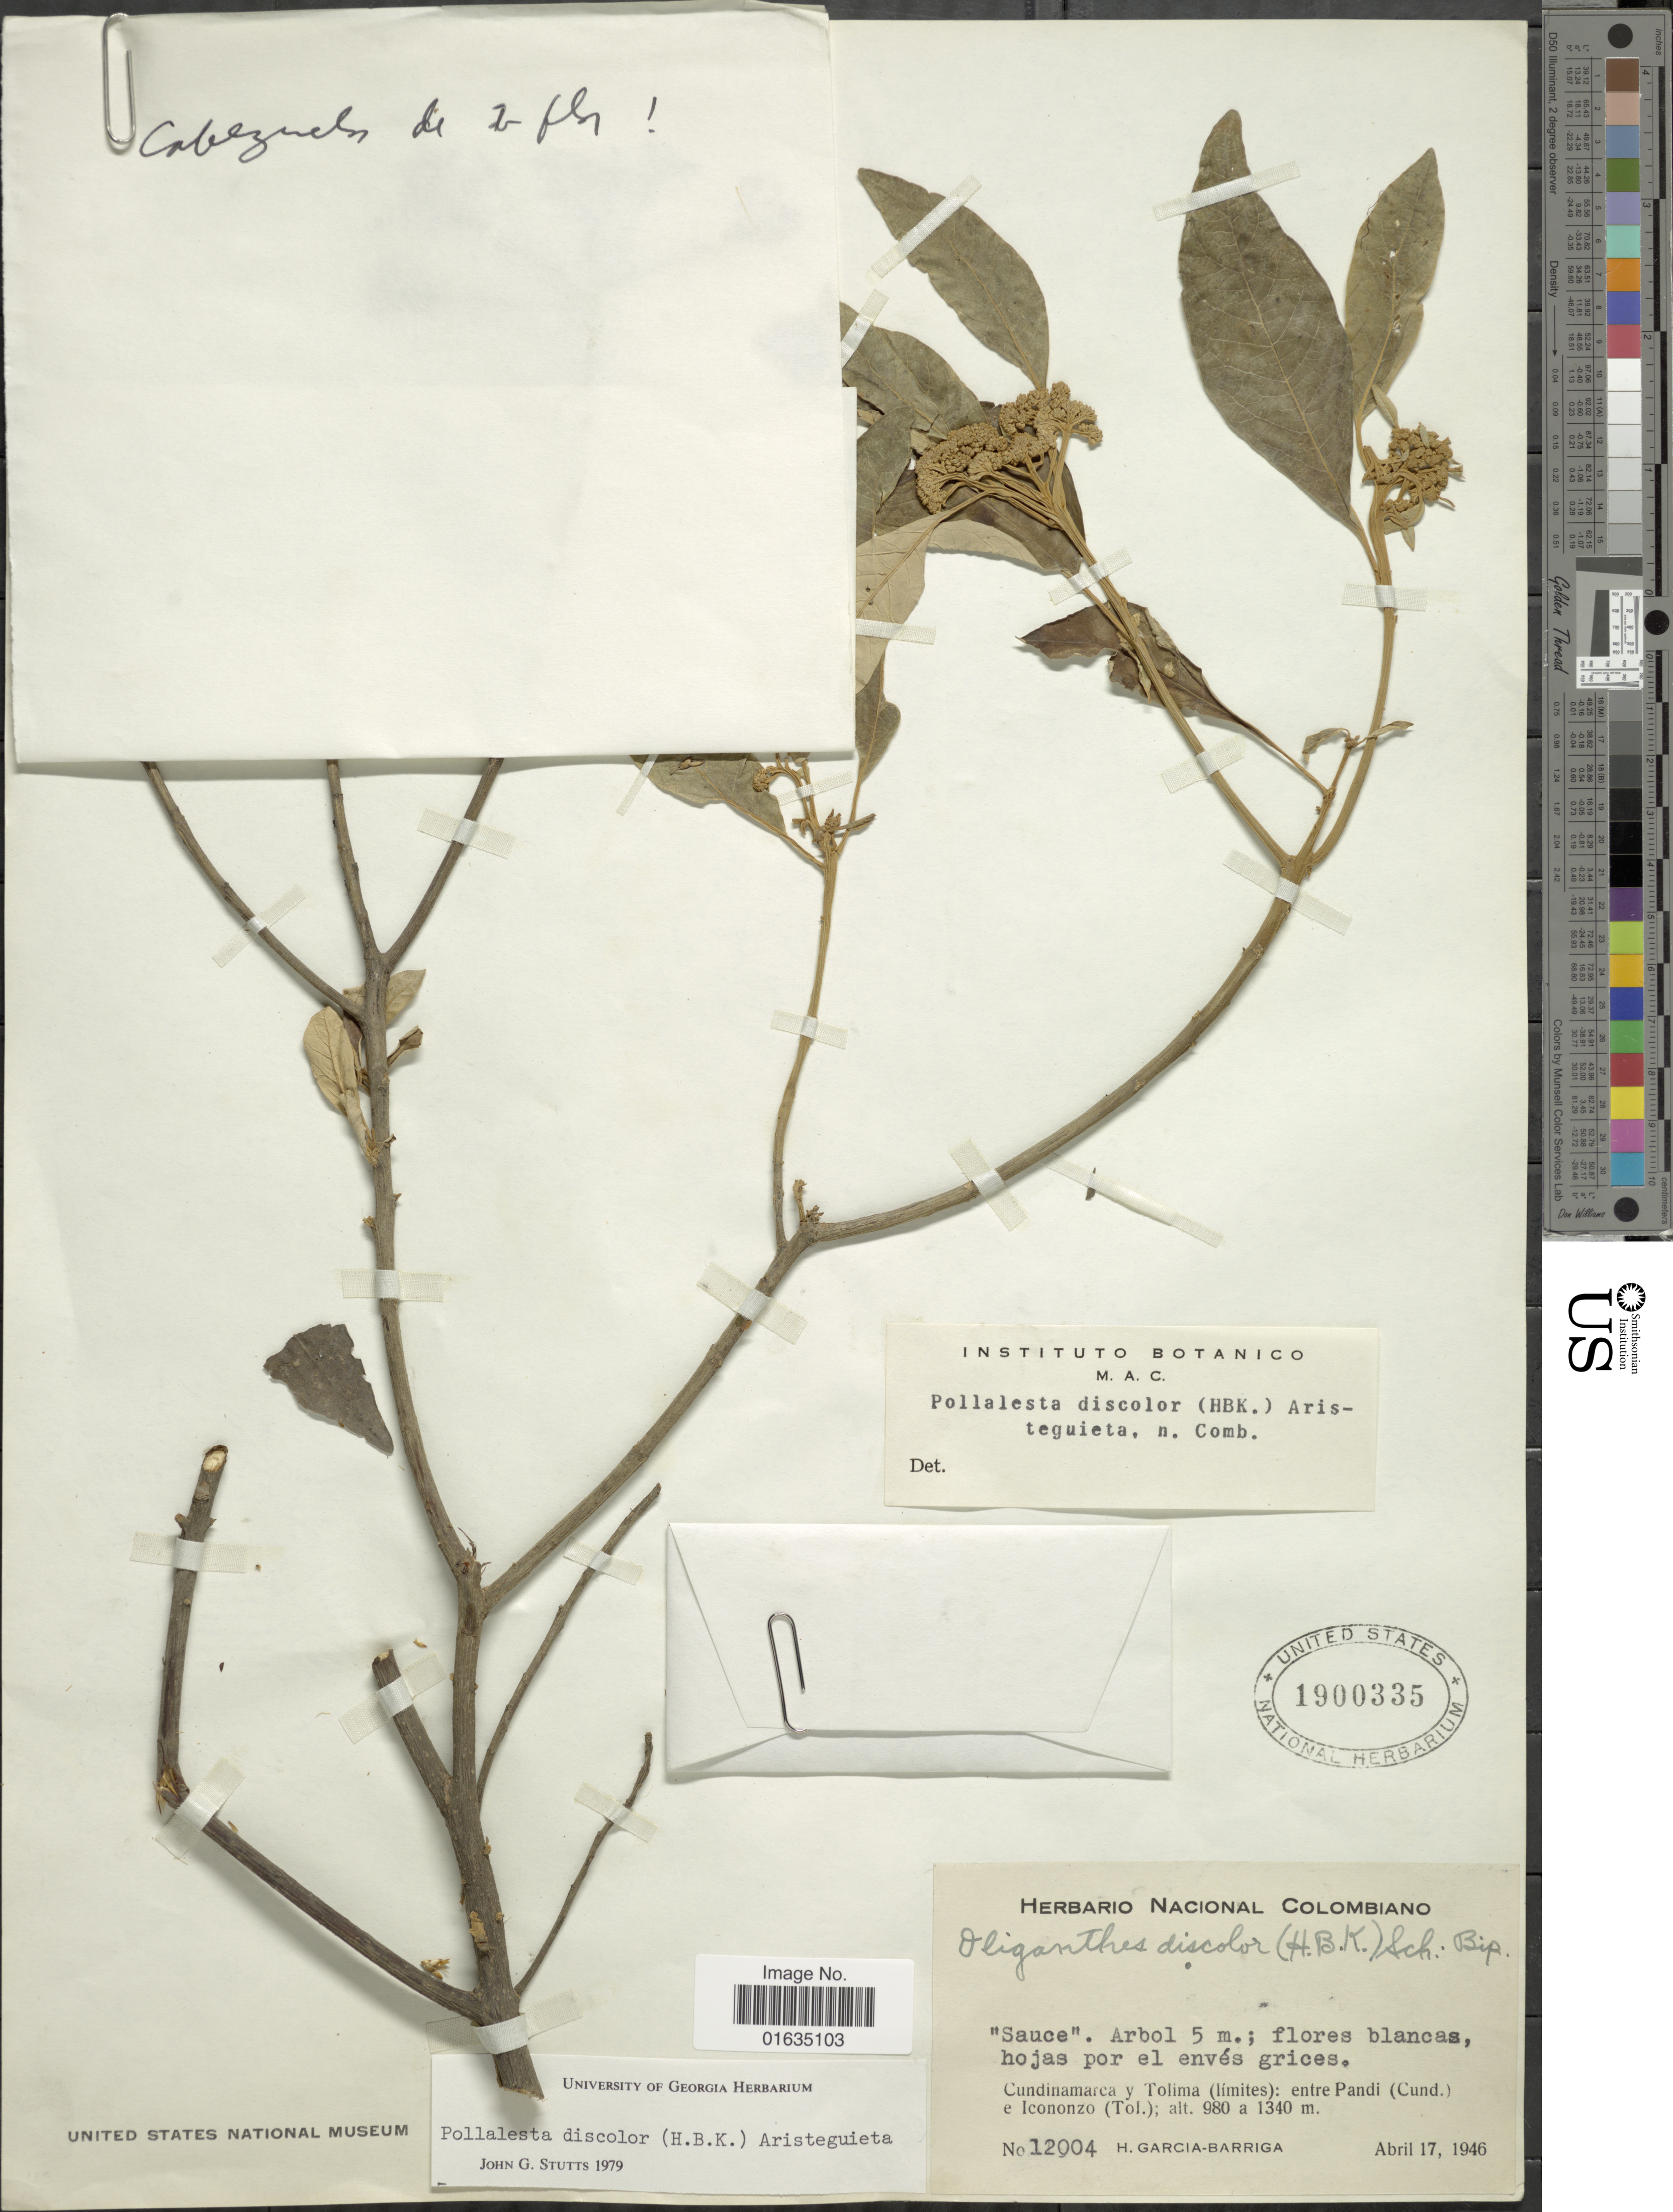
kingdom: Plantae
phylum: Tracheophyta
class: Magnoliopsida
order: Asterales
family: Asteraceae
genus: Pollalesta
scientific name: Pollalesta discolor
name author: (Kunth) Aristeg.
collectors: H. García Barriga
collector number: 12004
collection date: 1946-04-17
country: Colombia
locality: Cundinamarca y Tolima (limtes), entre Pandi (Cund.) e Iconozo (Tol.)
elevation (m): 980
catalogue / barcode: US 1900335